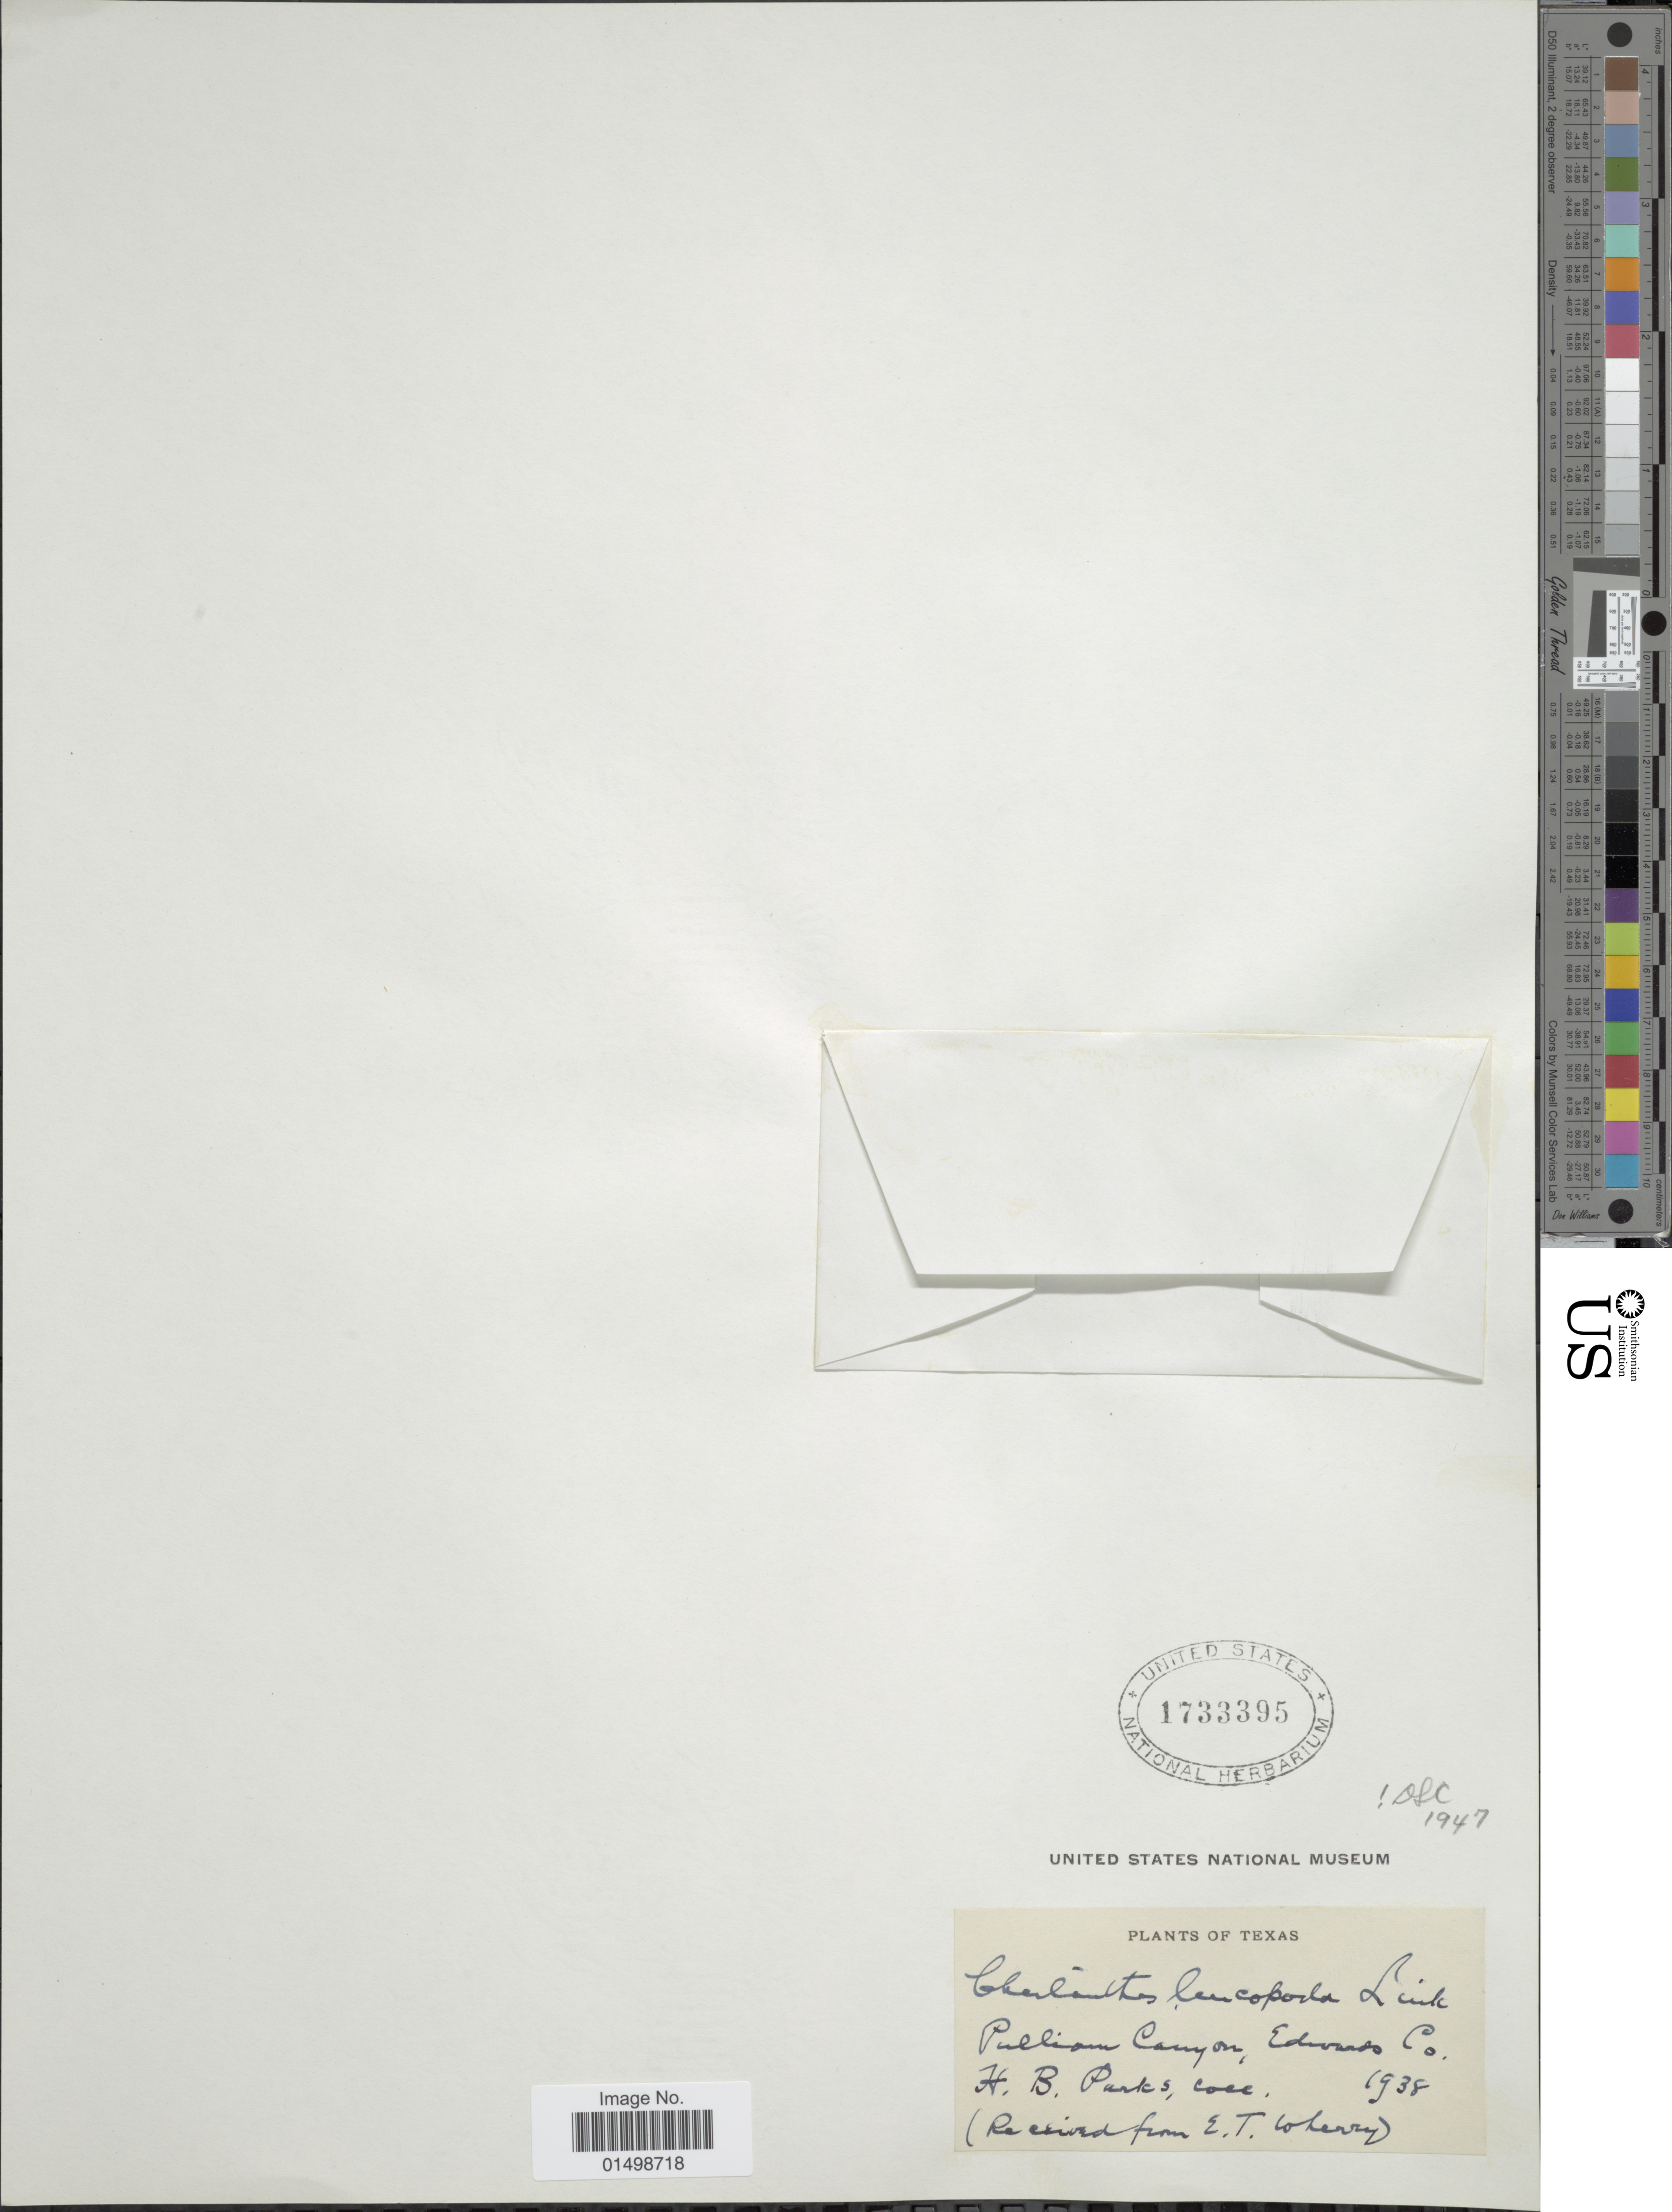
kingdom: Plantae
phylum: Tracheophyta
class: Polypodiopsida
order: Polypodiales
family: Pteridaceae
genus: Cheilanthes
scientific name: Cheilanthes leucopoda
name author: Link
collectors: H. Parks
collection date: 1938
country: United States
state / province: Texas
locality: Pullian County on Edwards Co.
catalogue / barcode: US 1733395